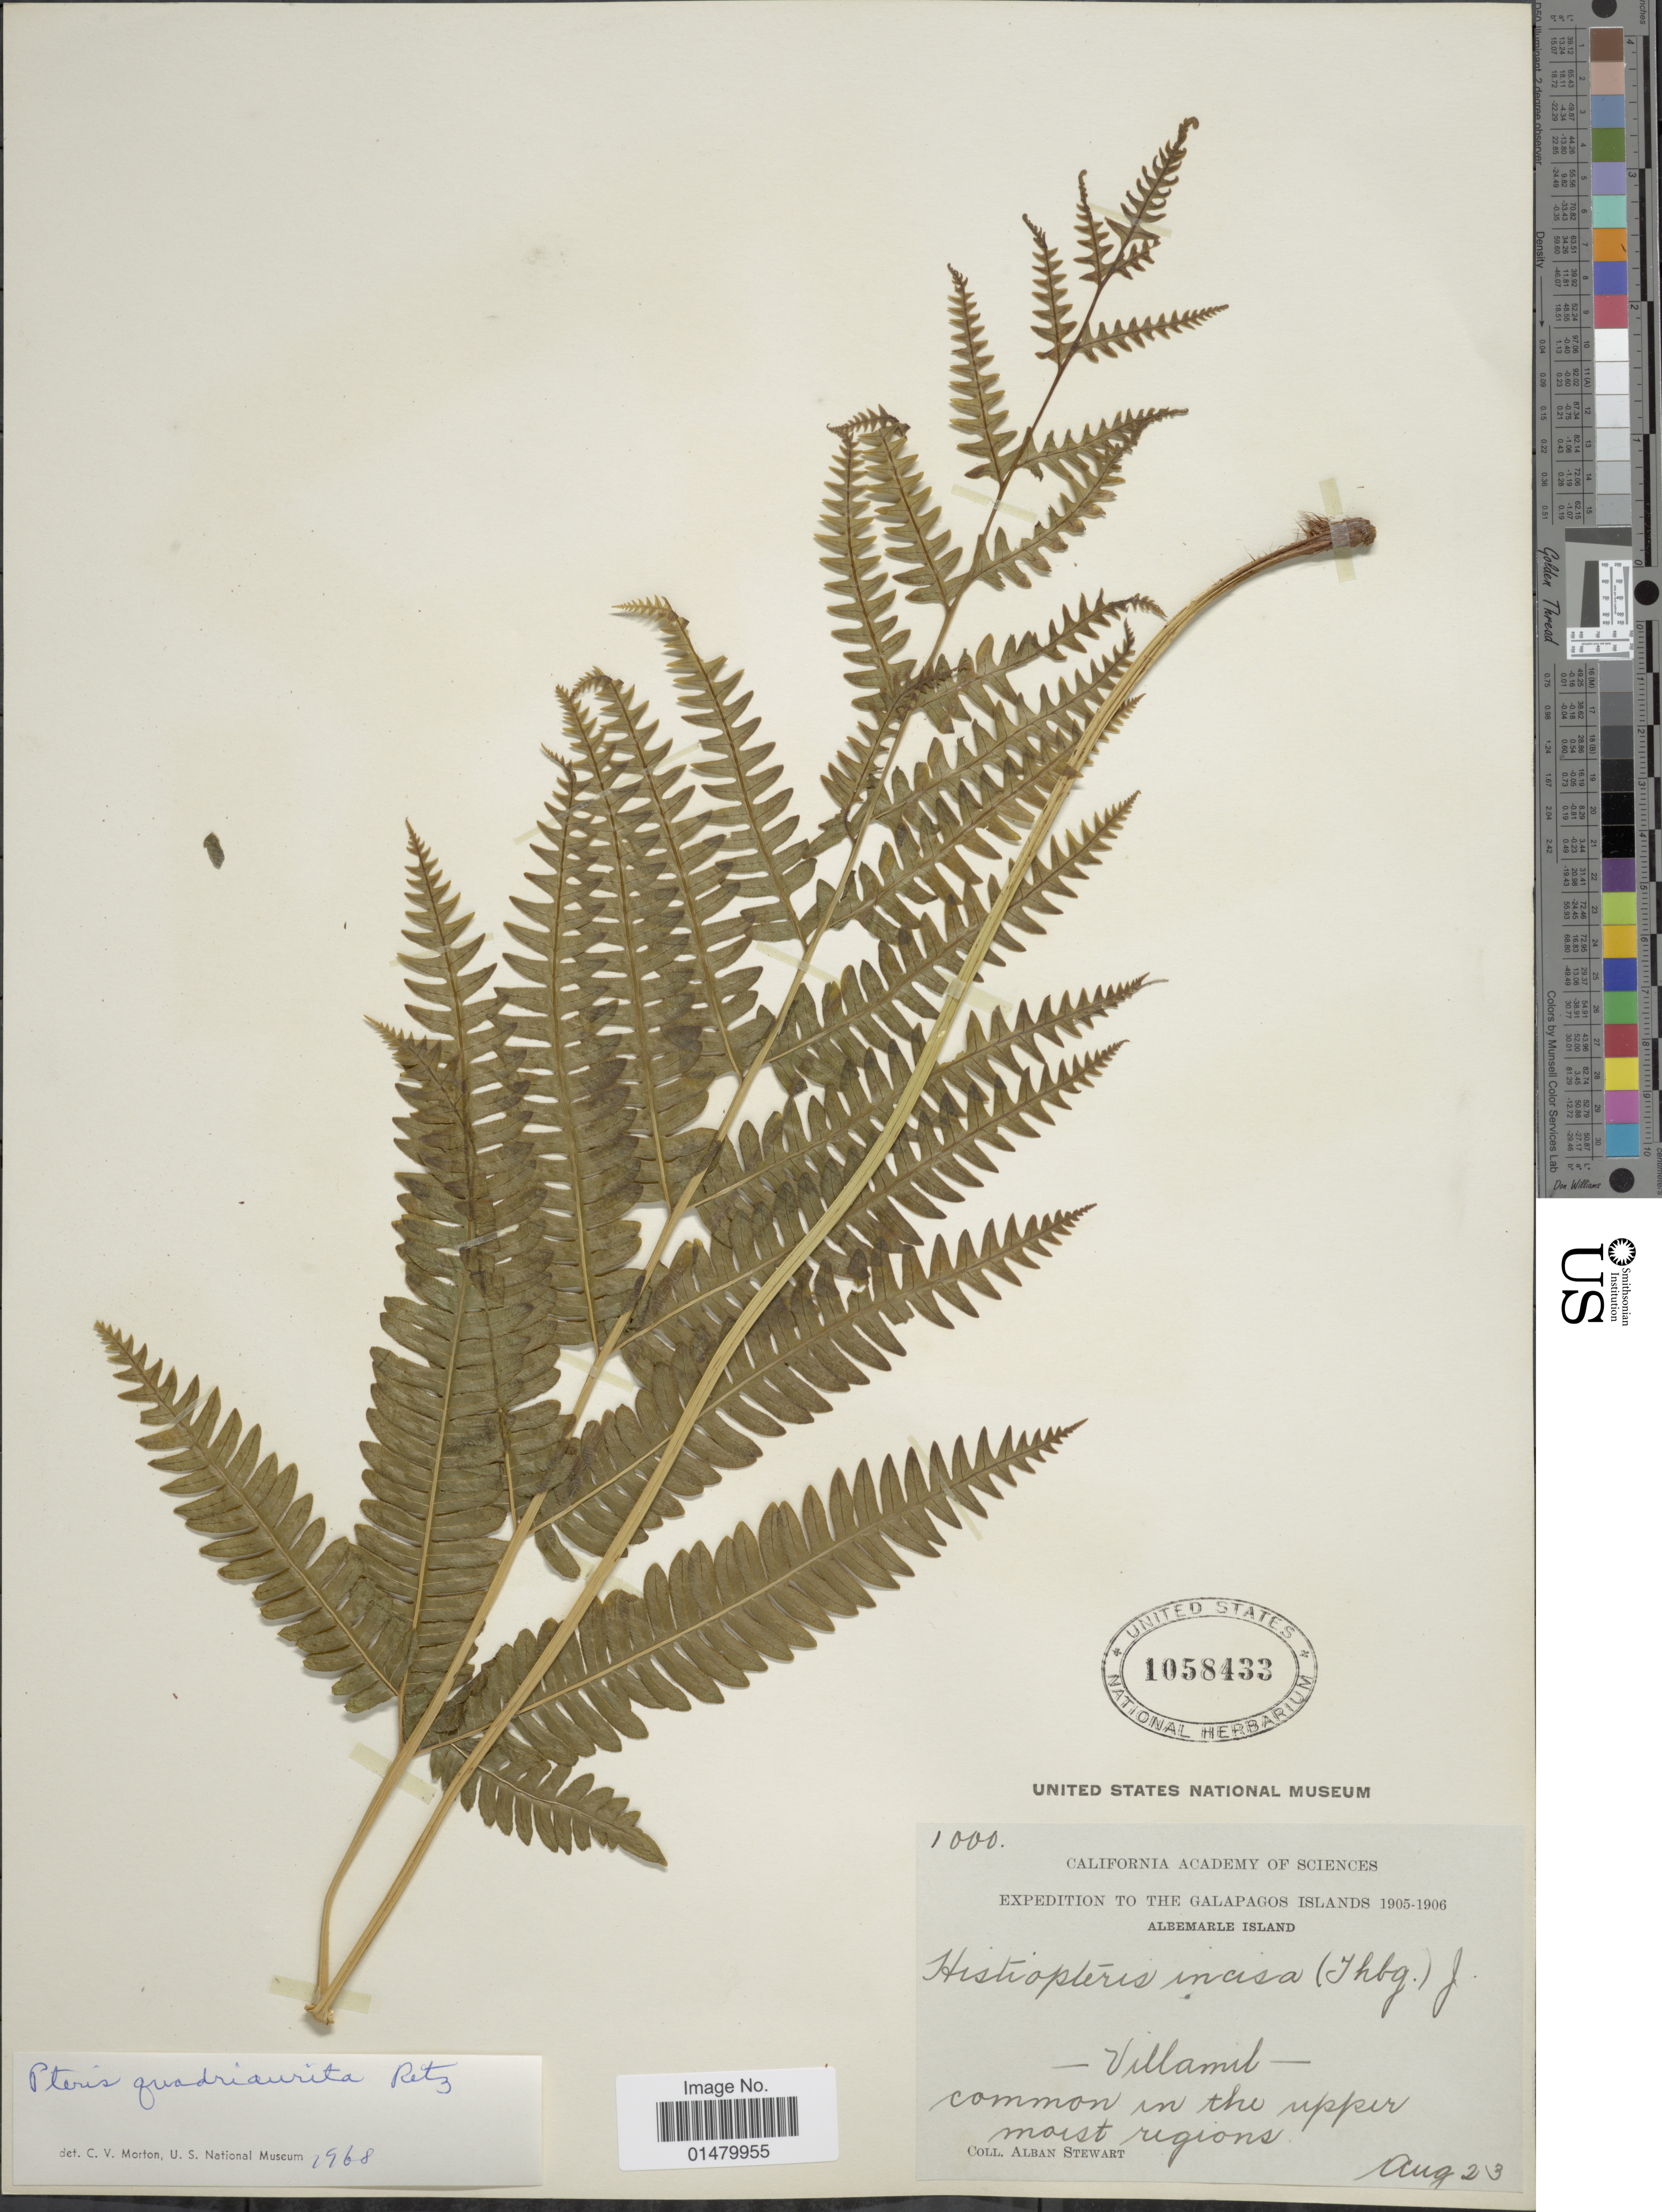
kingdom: Plantae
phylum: Tracheophyta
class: Polypodiopsida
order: Polypodiales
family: Pteridaceae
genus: Pteris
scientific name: Pteris quadriaurita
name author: Retz.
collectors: A. Stewart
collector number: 1000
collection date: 1905-08-23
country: Ecuador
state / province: Colón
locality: The Galapagos Island. Albemarle Island. Villamil.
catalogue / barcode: US 1058433